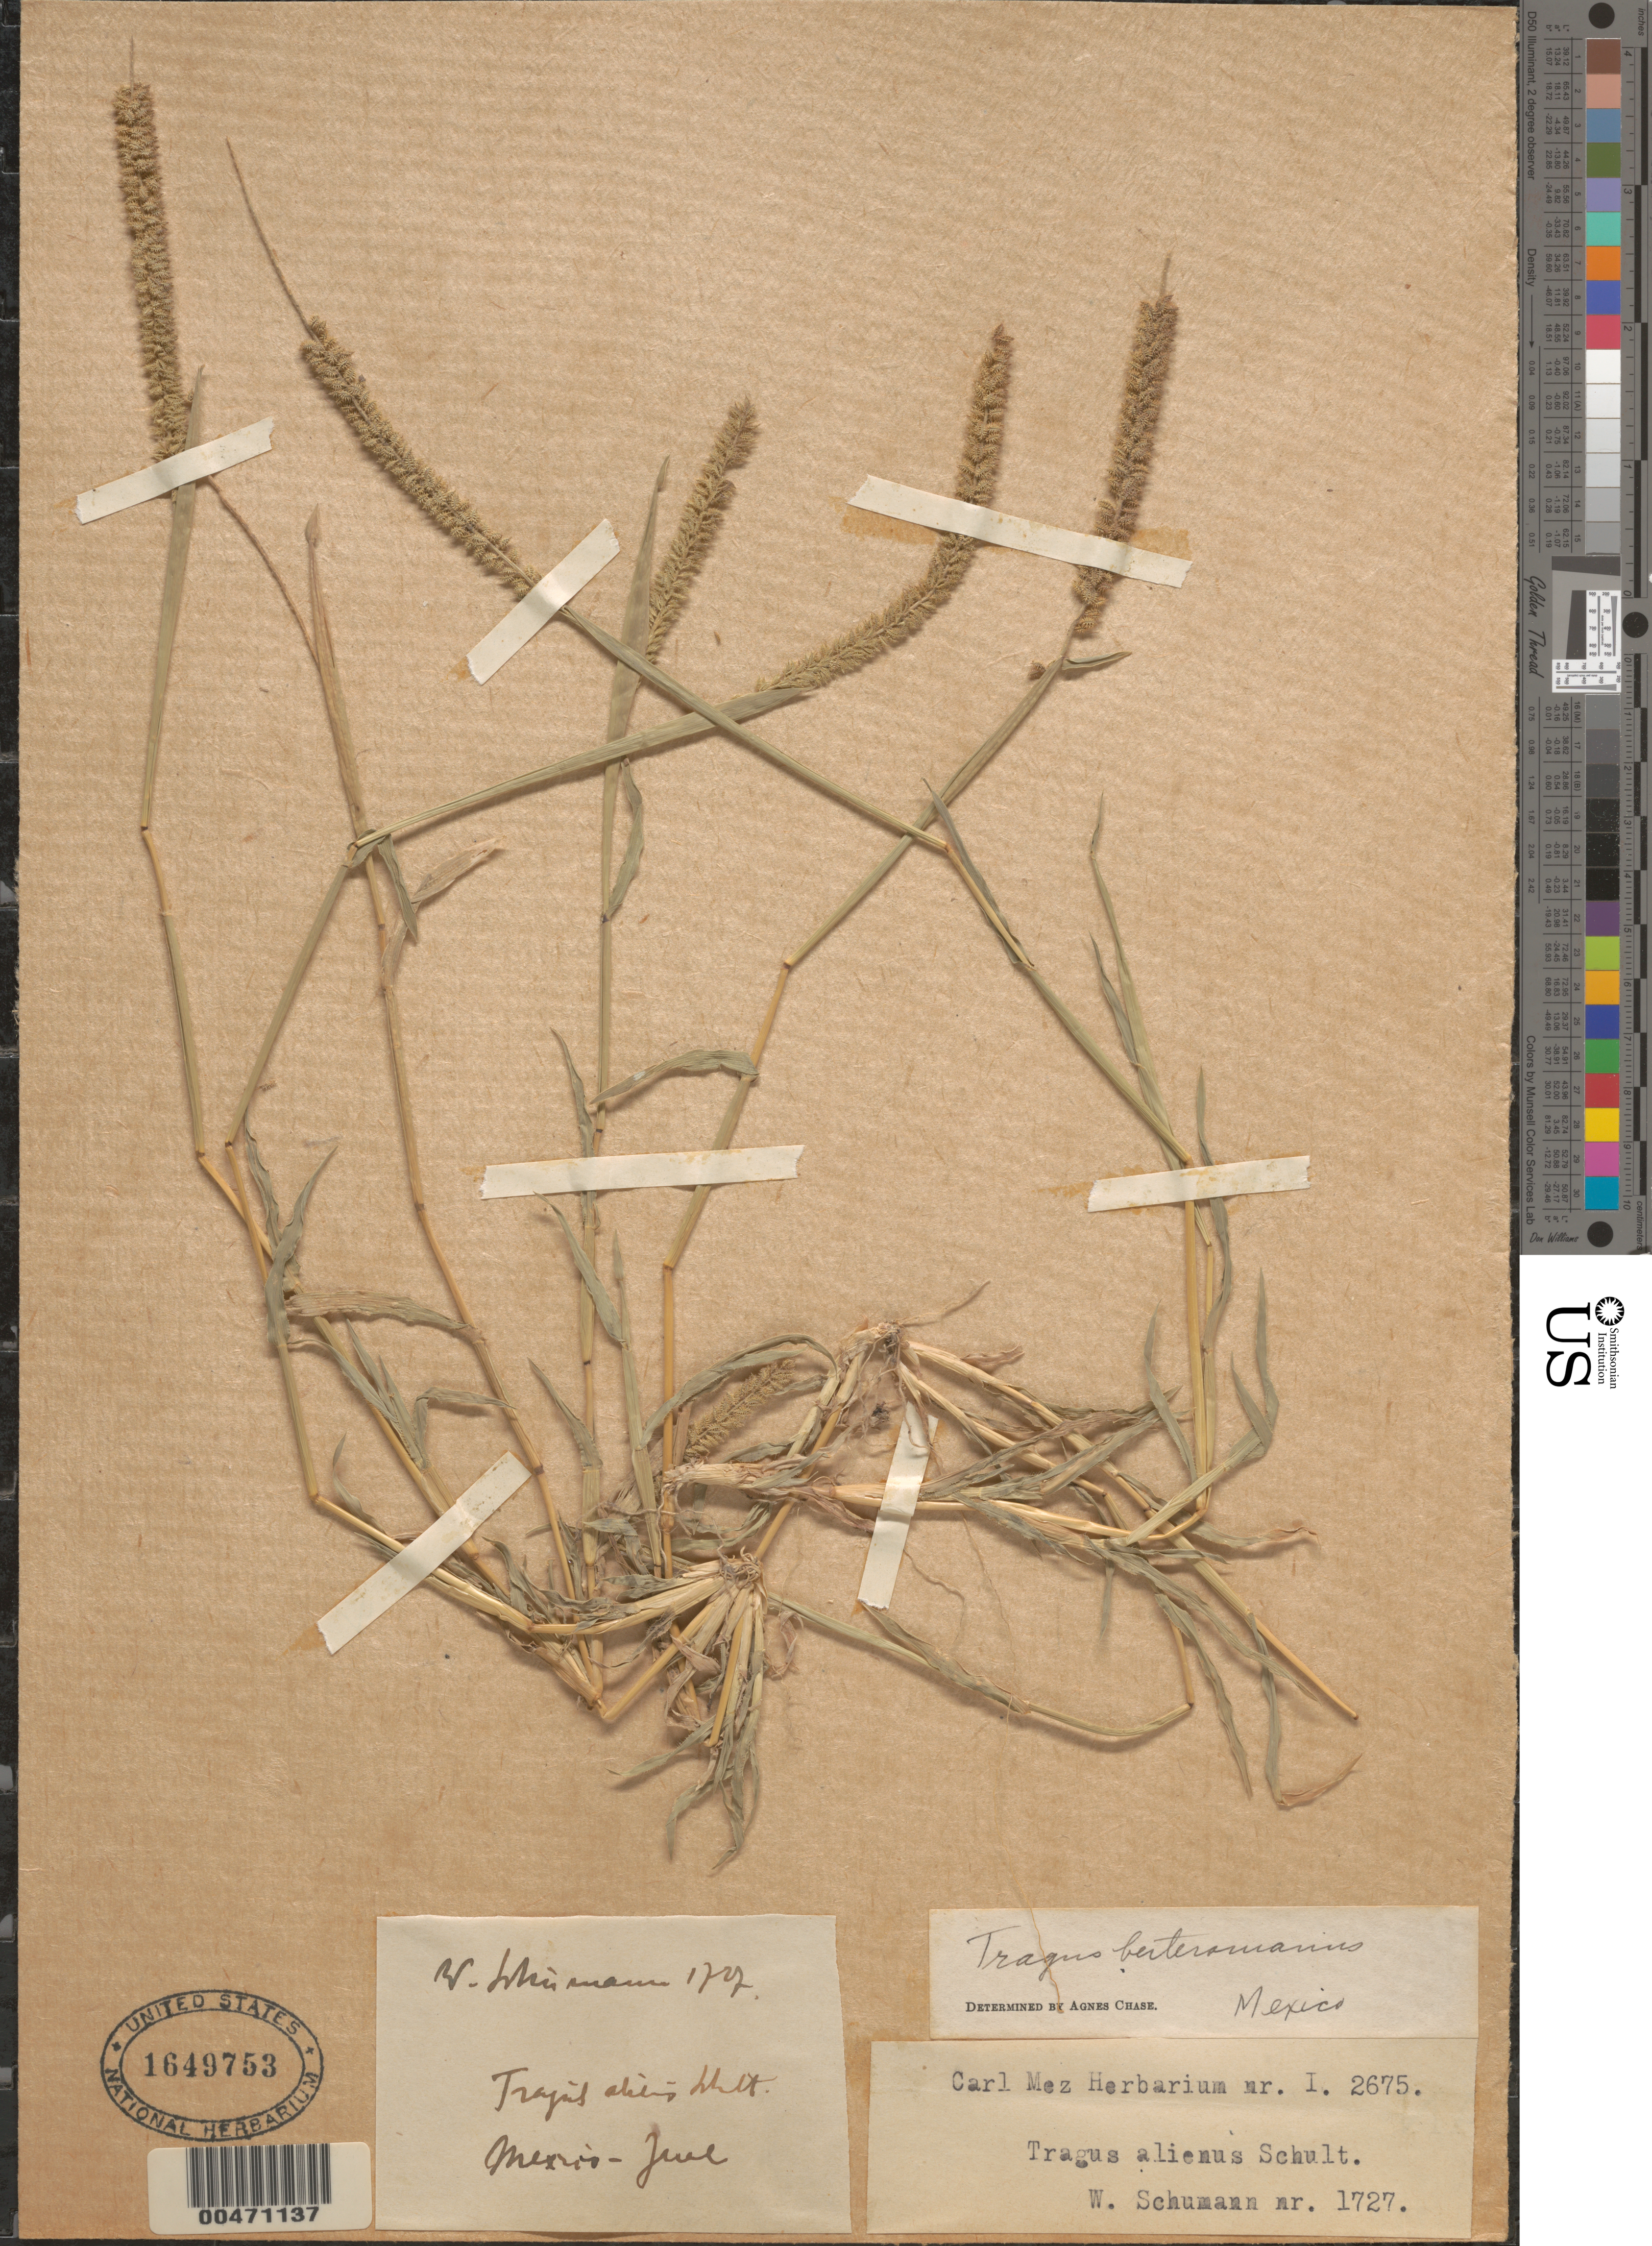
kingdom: Plantae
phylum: Tracheophyta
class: Liliopsida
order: Poales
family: Poaceae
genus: Tragus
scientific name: Tragus berteronianus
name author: Schult.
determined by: Chase, [M.] Agnes, (US)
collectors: W. Schumann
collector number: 1727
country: Mexico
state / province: Durango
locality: San Ramon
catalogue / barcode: US 1649753